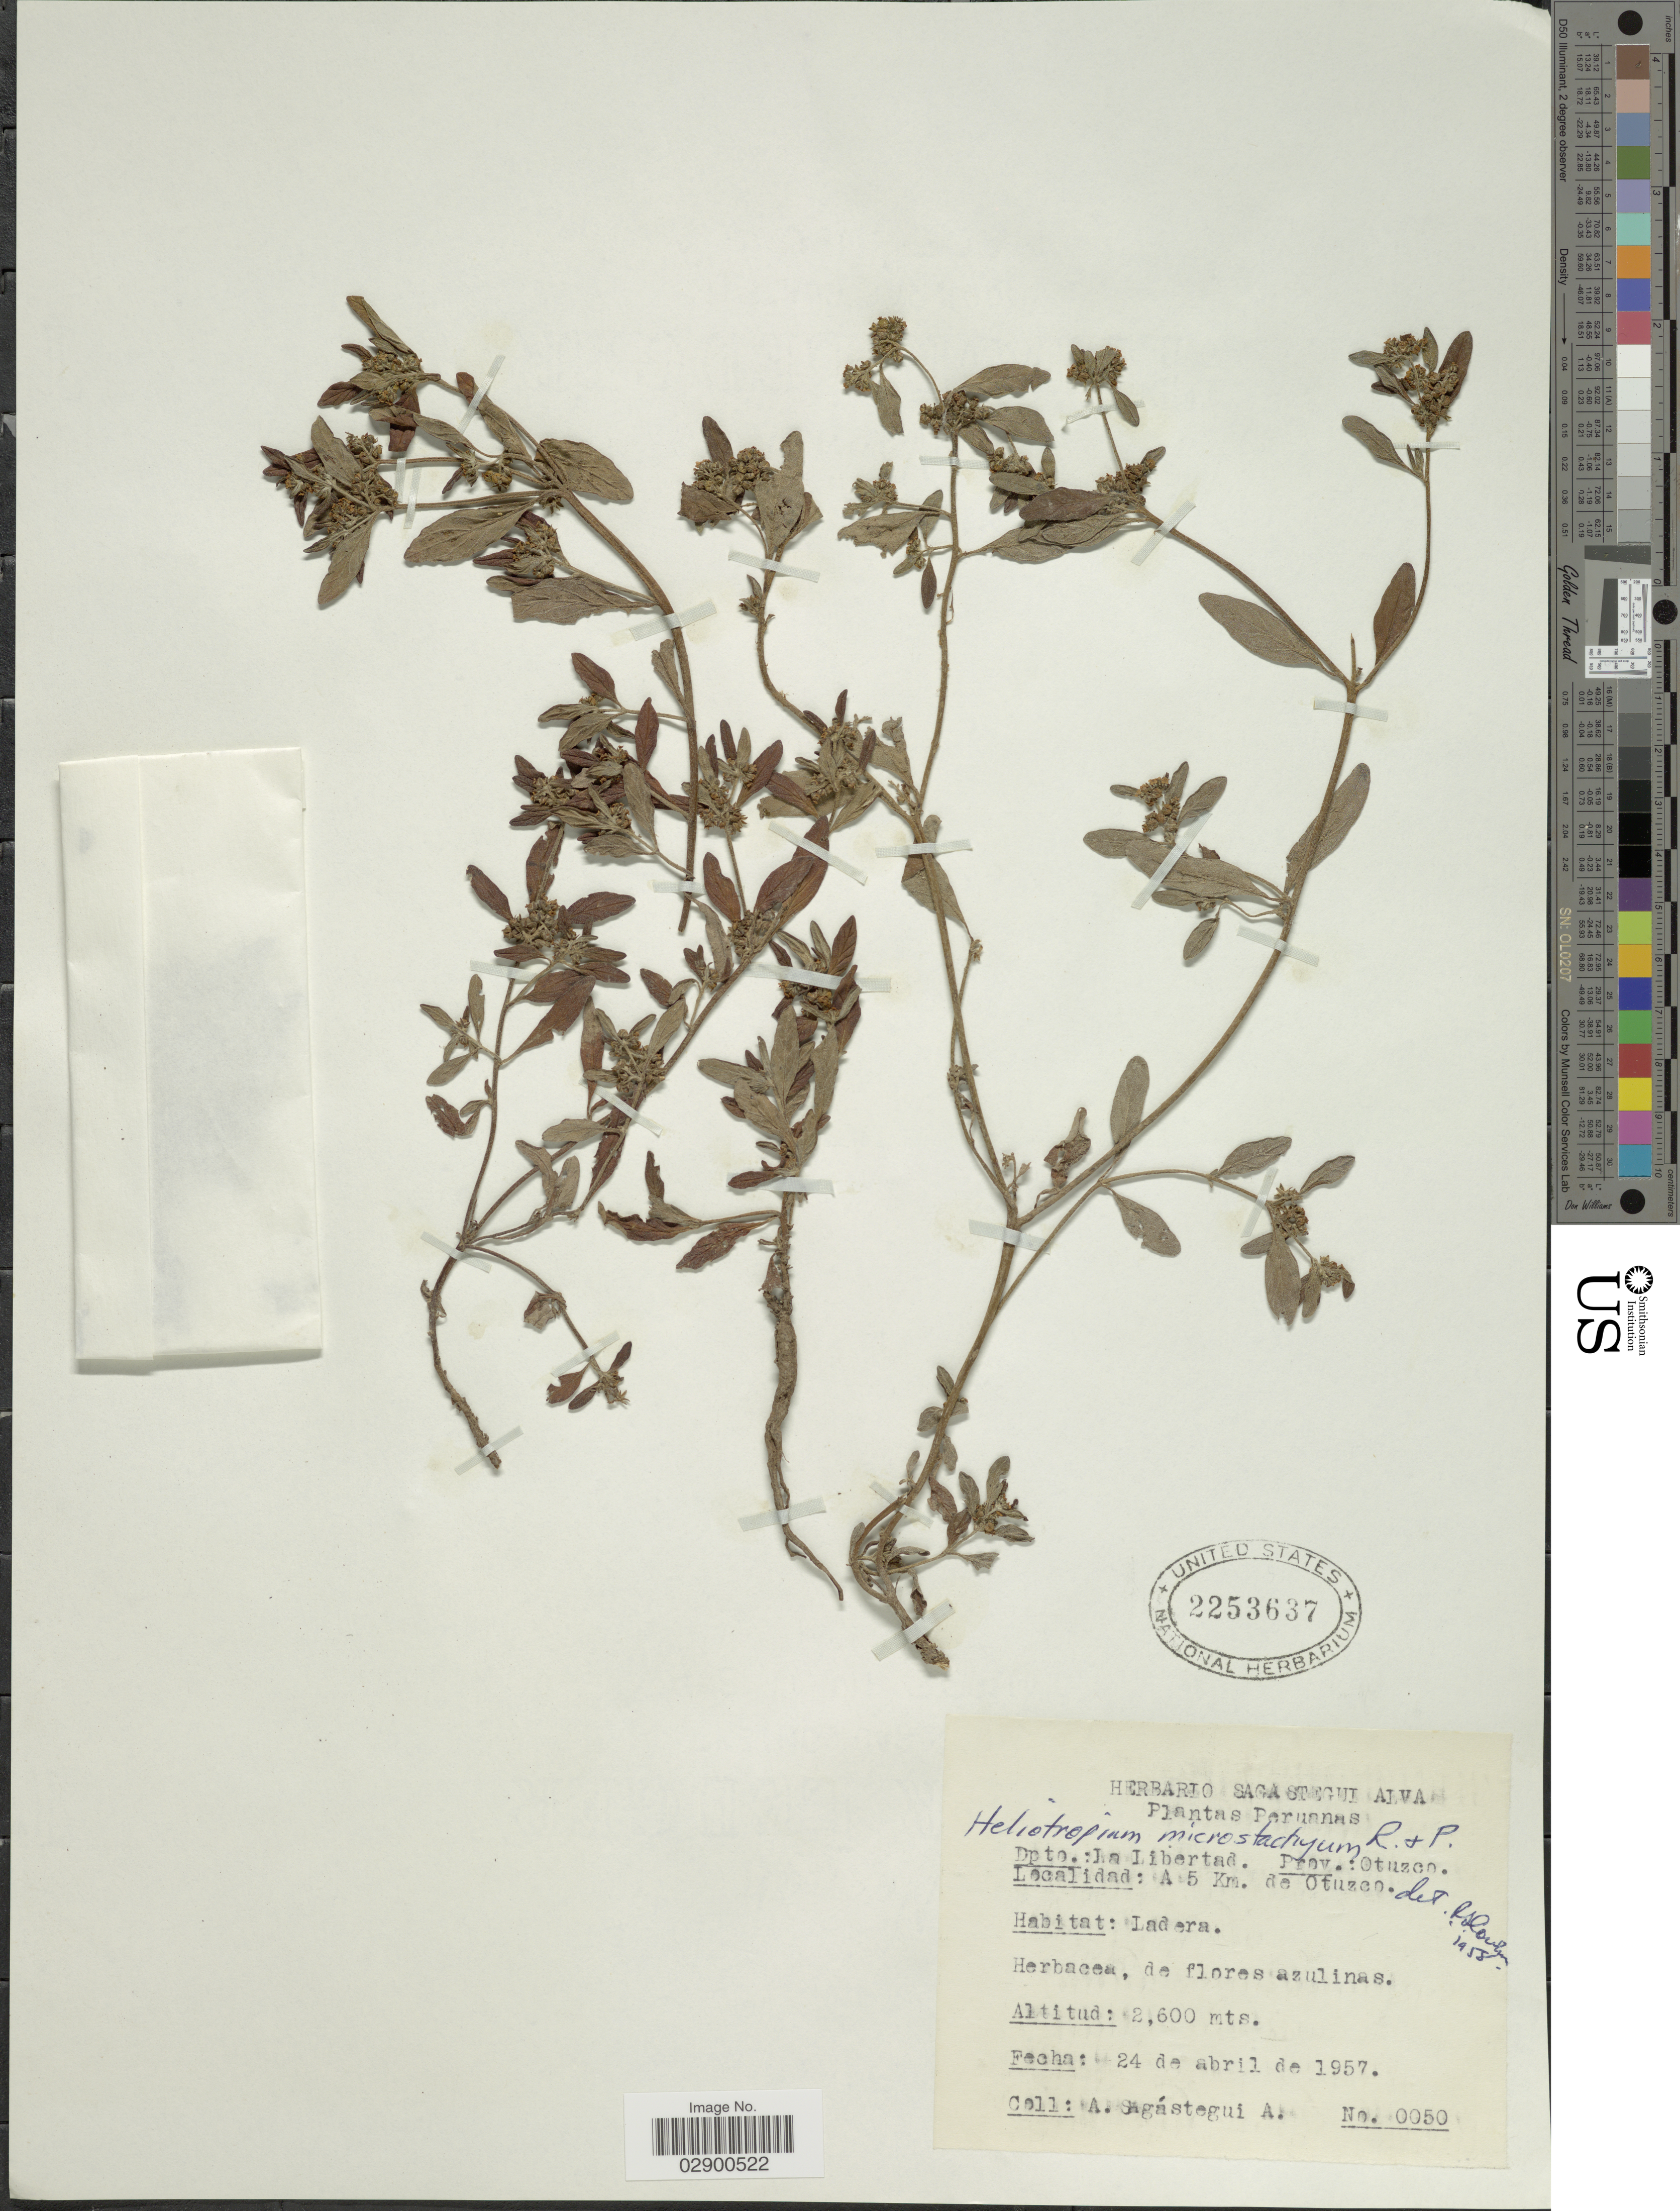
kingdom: Plantae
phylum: Tracheophyta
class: Magnoliopsida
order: Boraginales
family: Heliotropiaceae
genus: Heliotropium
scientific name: Heliotropium microstachyum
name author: Ruiz & Pav.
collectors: A. Sagástegui A.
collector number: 0050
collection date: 1957-04-24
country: Peru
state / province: La Libertad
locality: Dpto. La Libertad, Prov. Otuzco, A 5 Km. de Otuzco.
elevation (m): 2600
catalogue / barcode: US 2253637